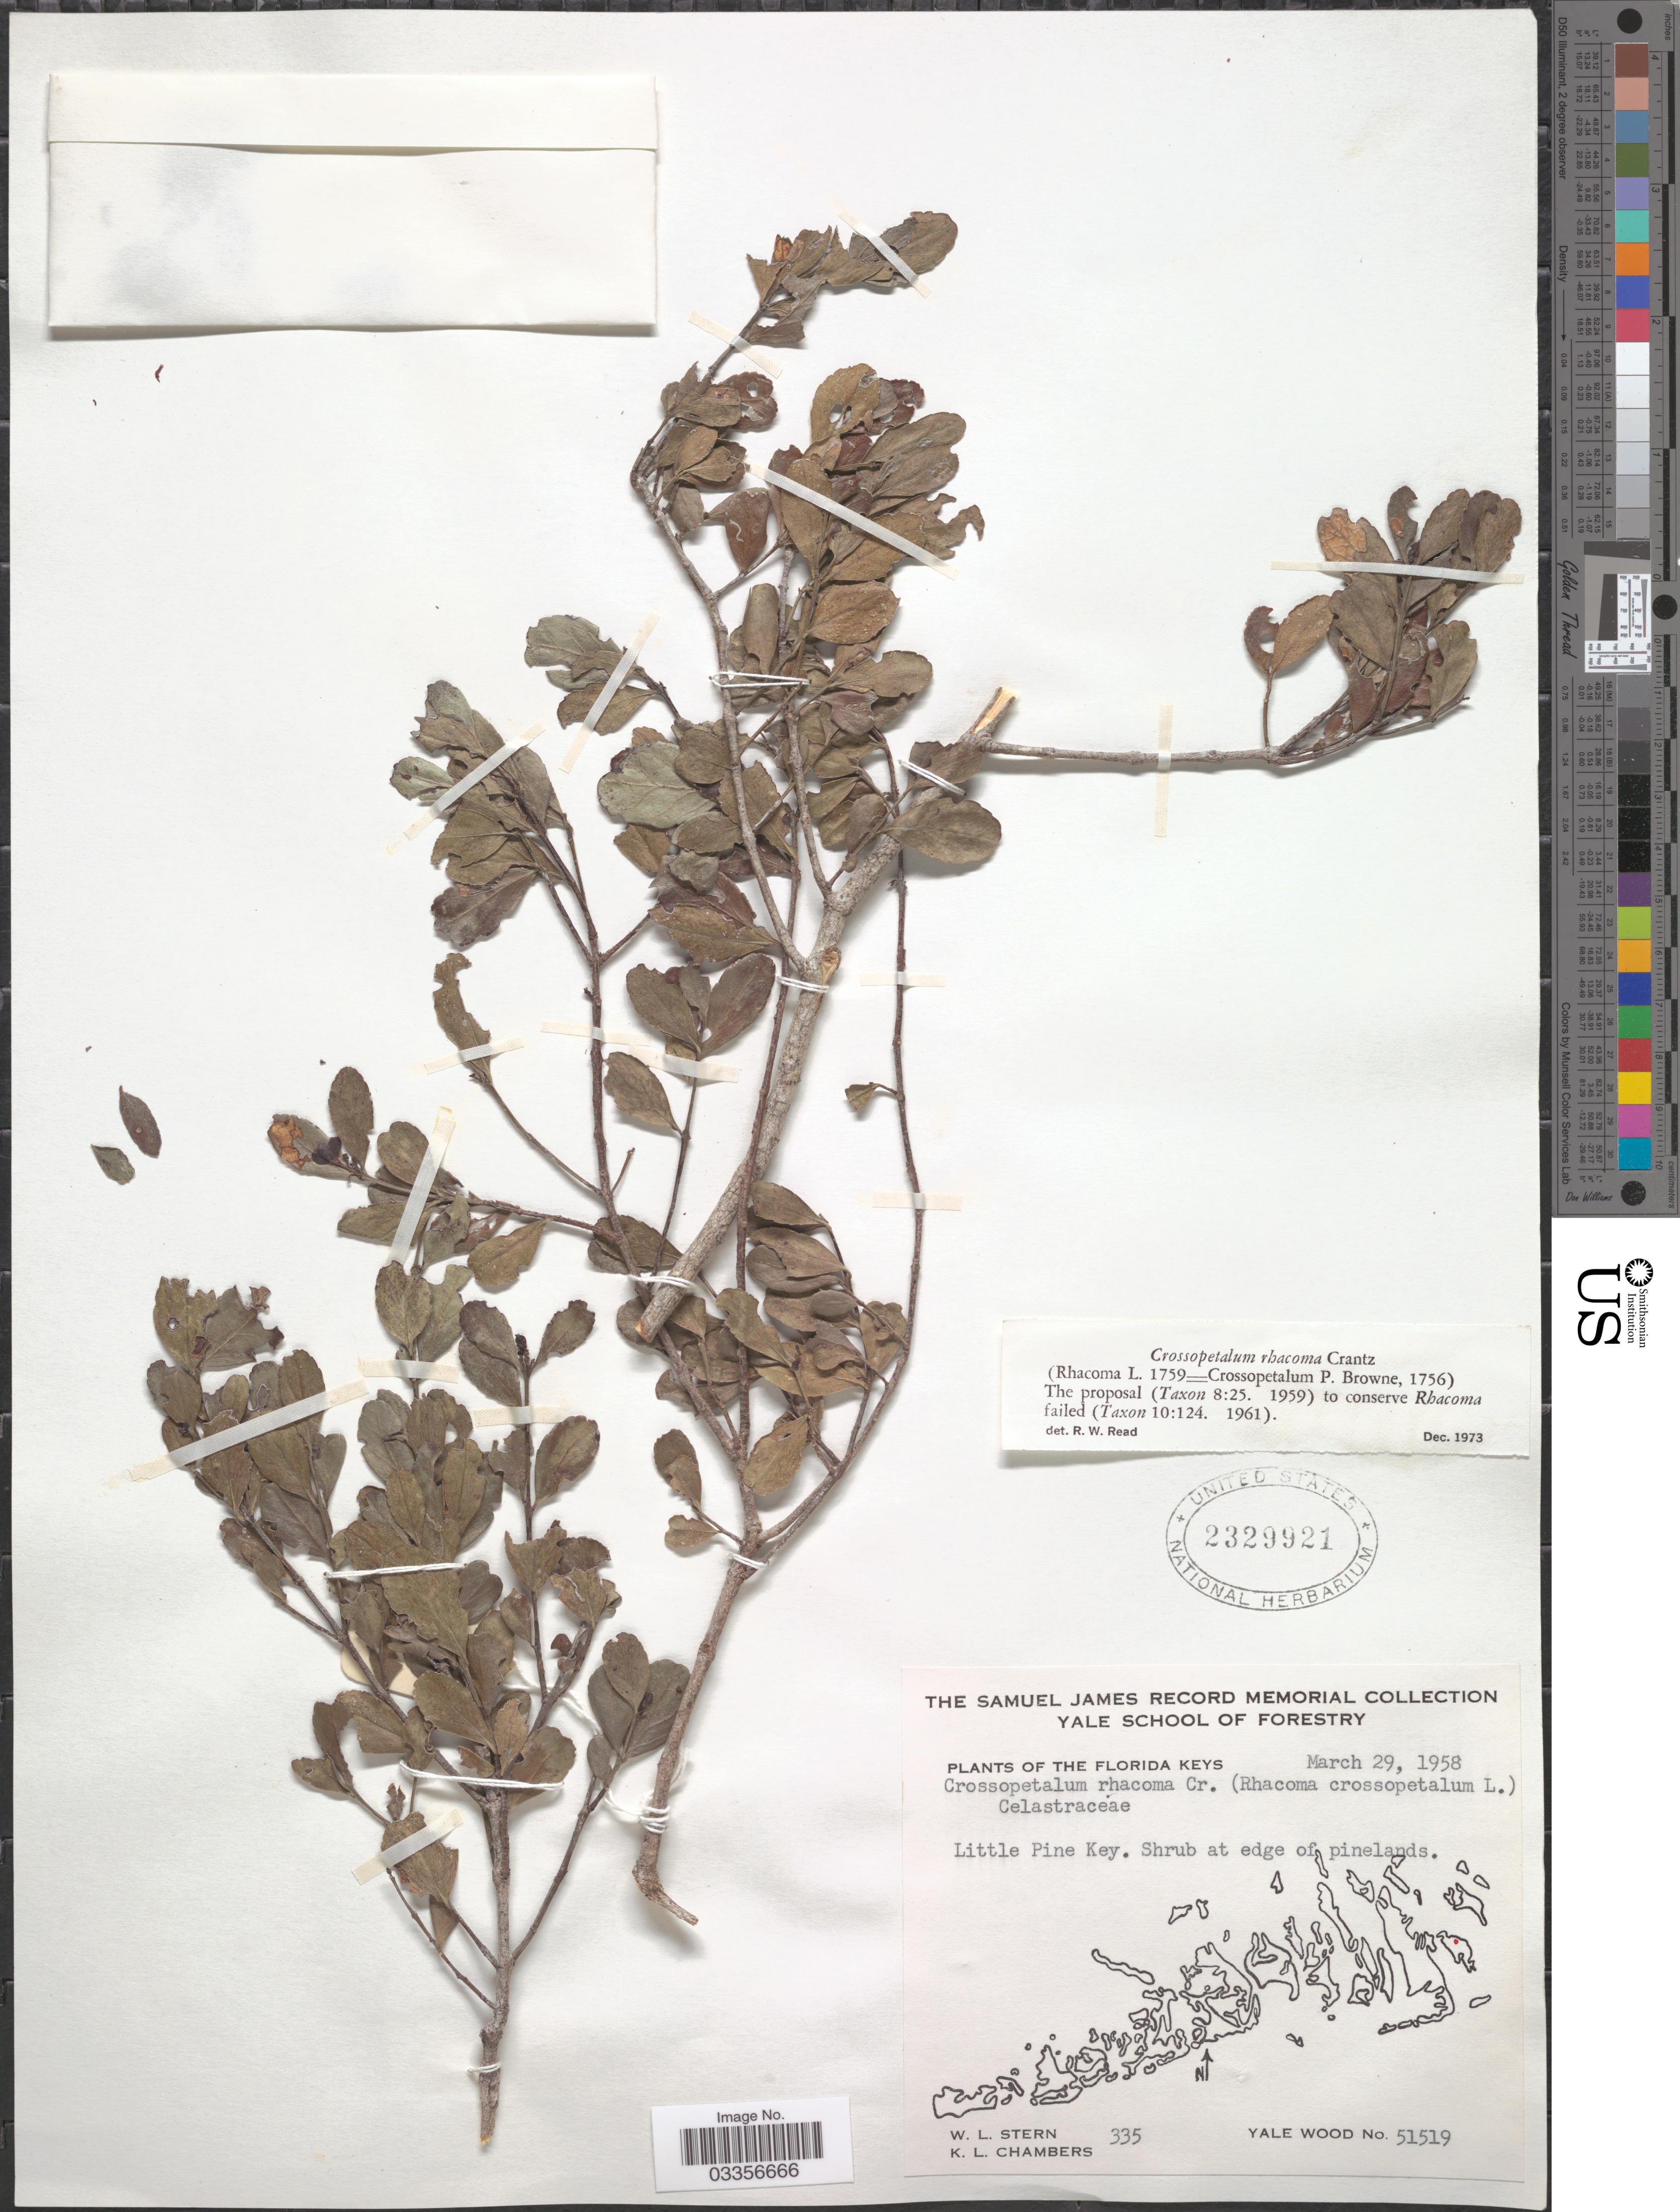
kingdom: Plantae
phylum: Tracheophyta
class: Magnoliopsida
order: Celastrales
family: Celastraceae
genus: Crossopetalum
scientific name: Crossopetalum rhacoma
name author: Crantz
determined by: Read, Robert W., (US), NMNH (UNITED STATES)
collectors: W. L. Stern & K. Chambers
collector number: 335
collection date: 1958-03-29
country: United States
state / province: Florida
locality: Florida Keys, Little Pine Key.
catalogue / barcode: US 2329921